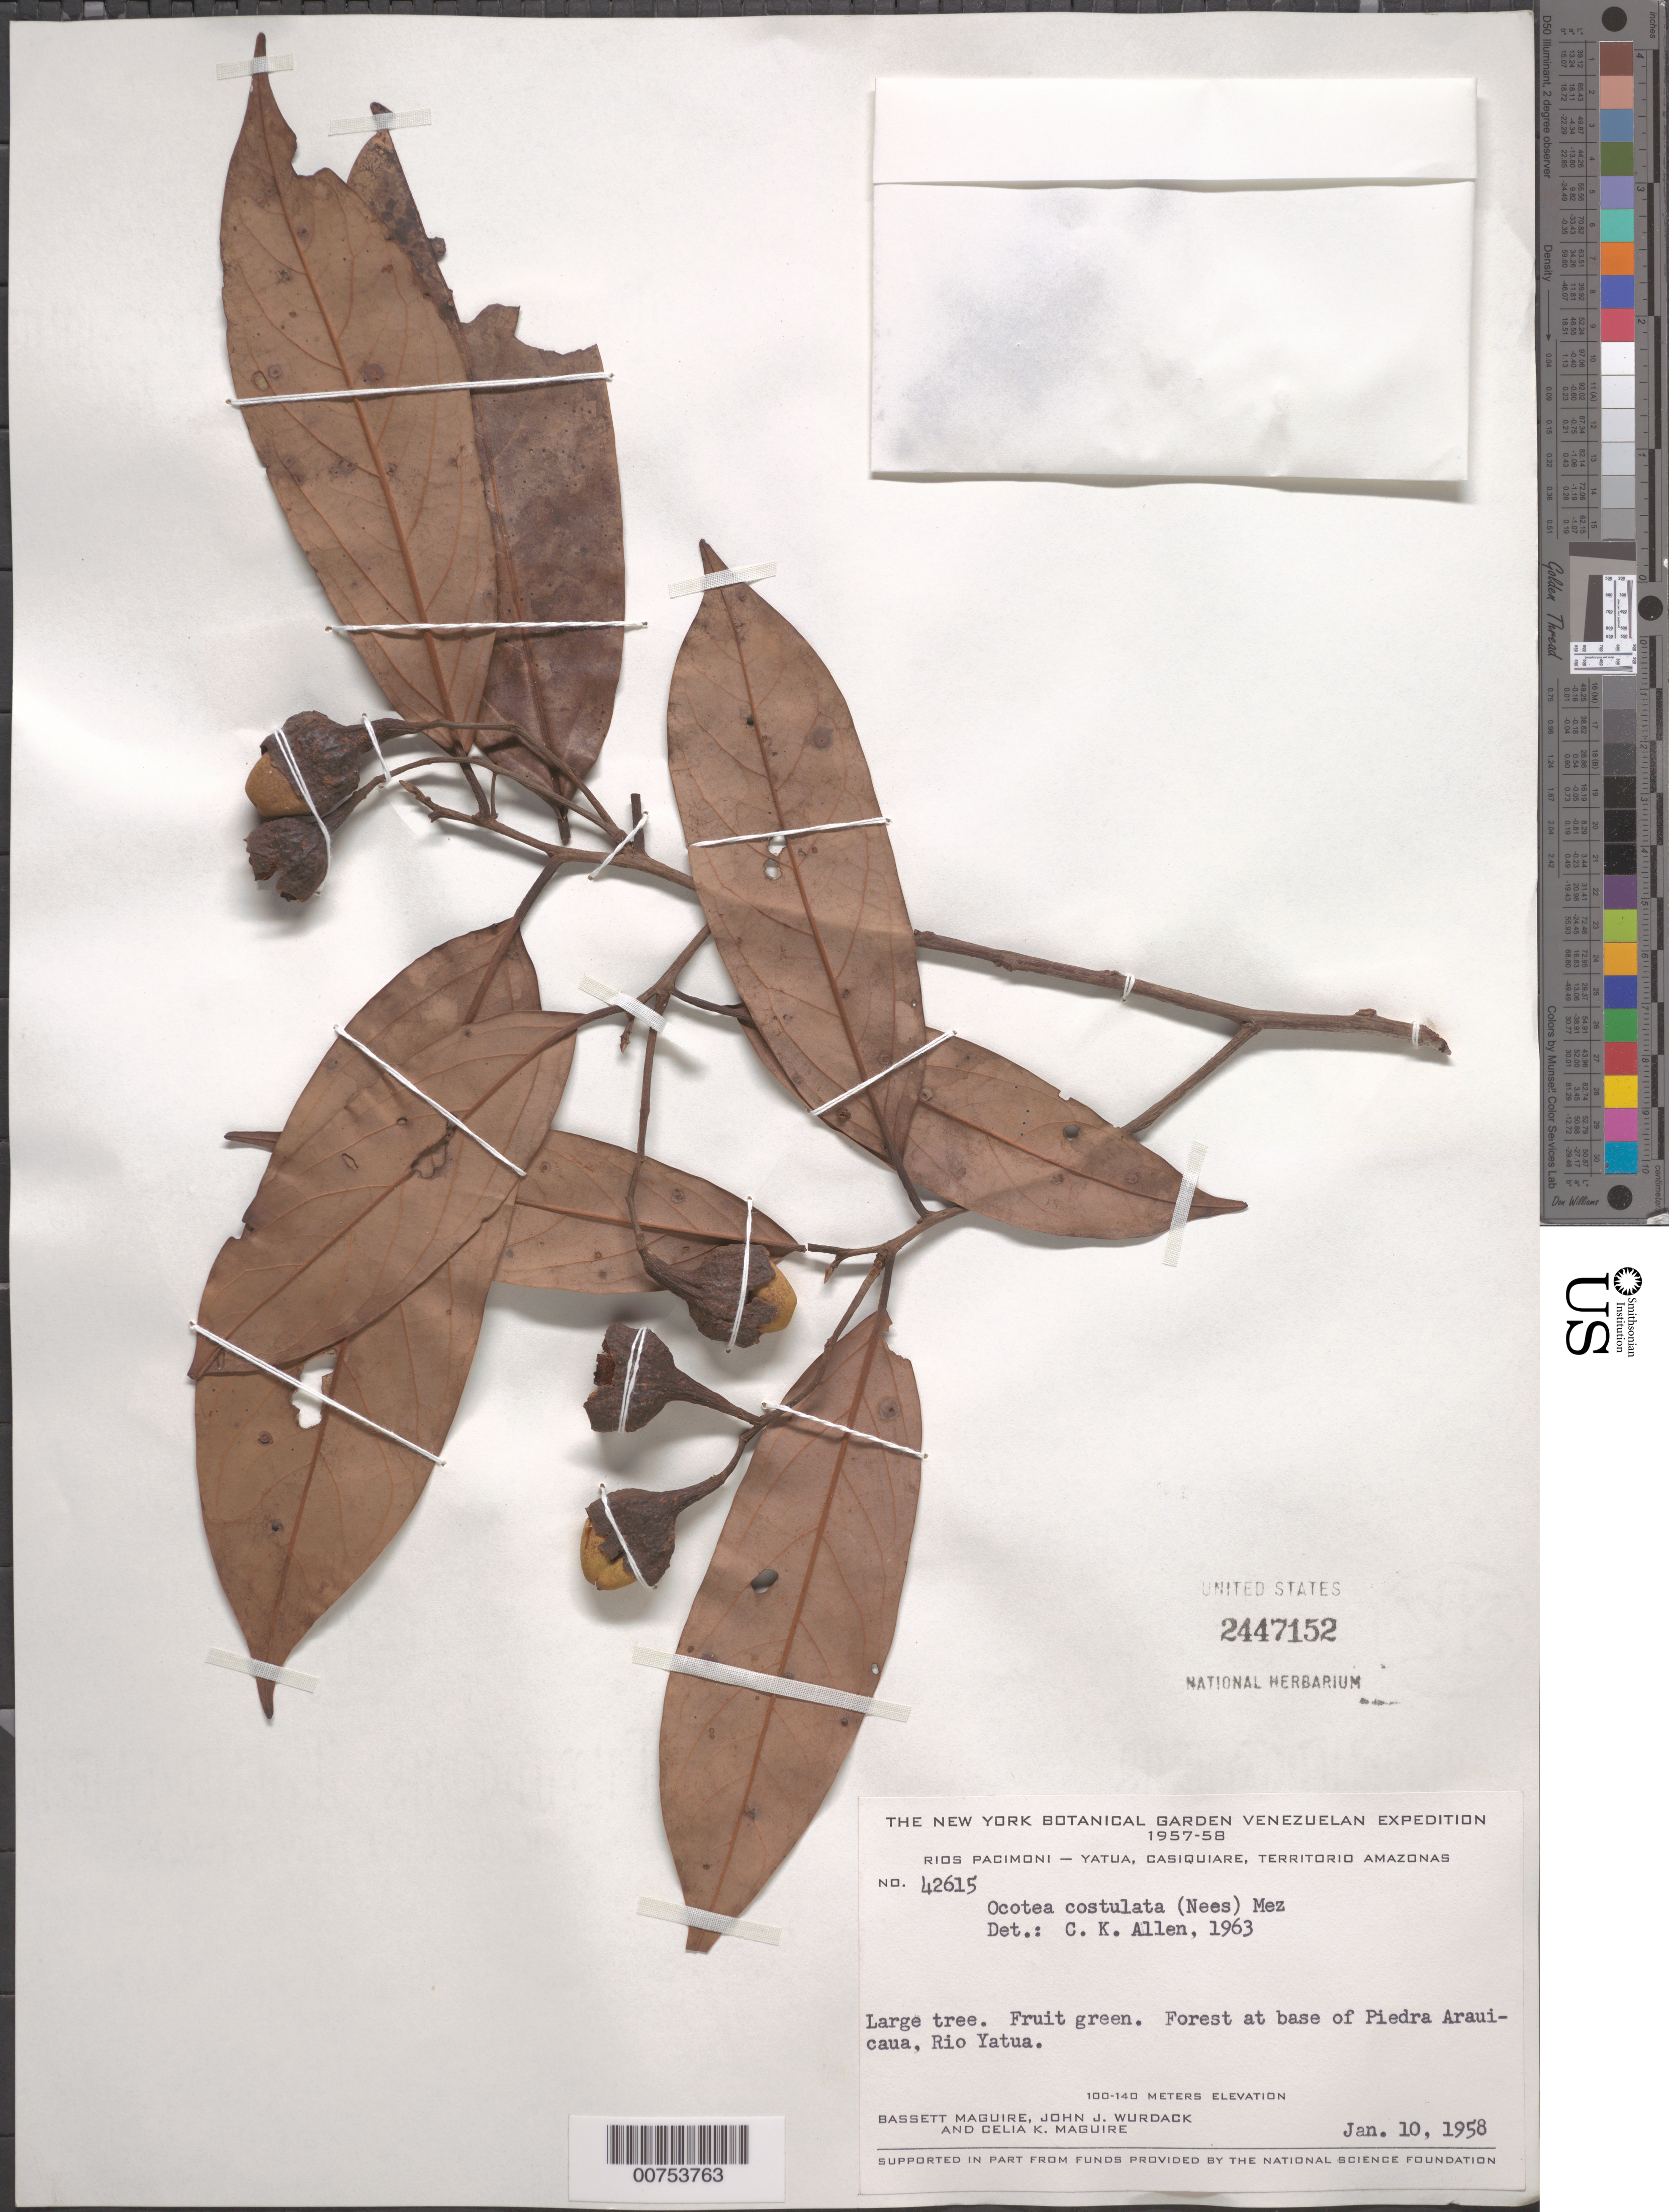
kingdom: Plantae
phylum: Tracheophyta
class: Magnoliopsida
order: Laurales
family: Lauraceae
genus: Ocotea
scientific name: Ocotea costulata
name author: (Nees) Mez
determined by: Allen, C. K.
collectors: B. Maguire, J. J. Wurdack & C. K. Maguire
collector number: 42615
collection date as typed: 10-Jan-58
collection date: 1958-01-10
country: Venezuela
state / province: Amazonas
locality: Río Yatua, Piedra Arauicaua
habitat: Forest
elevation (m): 100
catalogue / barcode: US 2447152